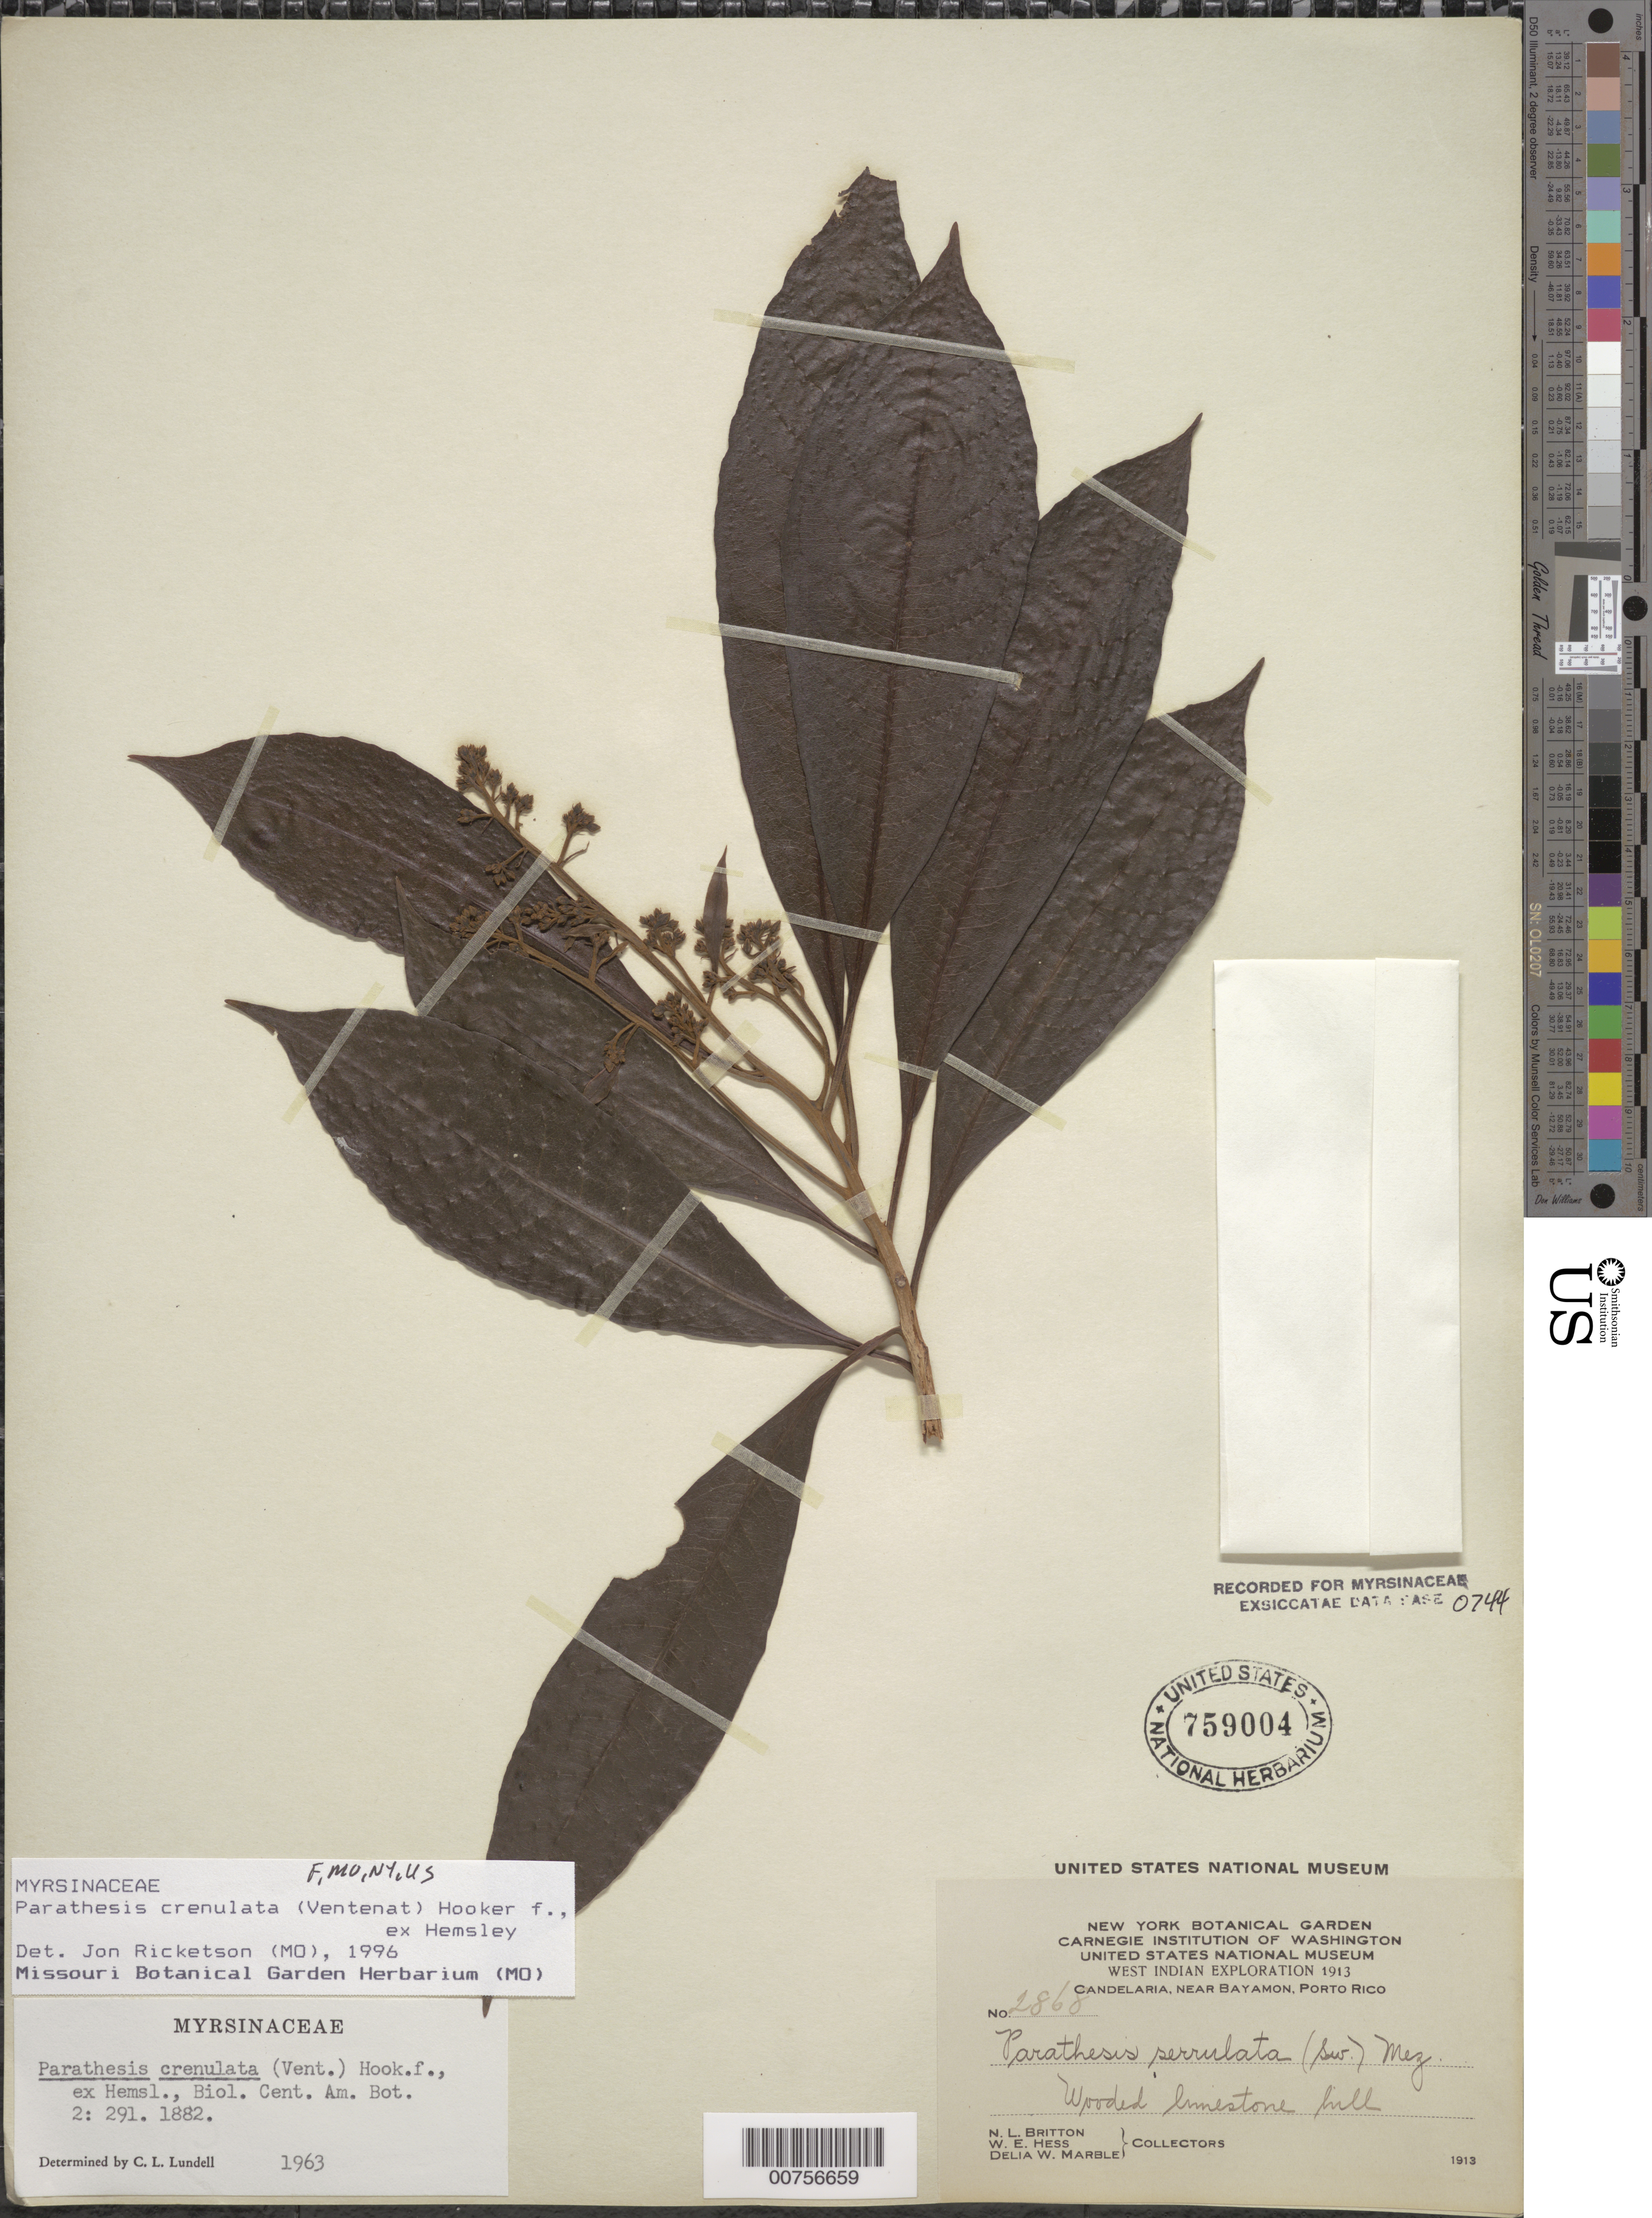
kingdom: Plantae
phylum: Tracheophyta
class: Magnoliopsida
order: Ericales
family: Primulaceae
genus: Parathesis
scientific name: Parathesis crenulata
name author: (Vent.) Hook. f. ex Hemsl.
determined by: Ricketson, Jon M., (MO), Missouri Botanical Garden (UNITED STATES)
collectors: N. Britton, W. Hess & D. W. Marble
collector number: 2868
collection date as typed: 1913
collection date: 1913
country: Puerto Rico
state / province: Toa Baja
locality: Candelaria, Near Bayamón.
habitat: Wooded limestone hill.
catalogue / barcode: US 759004